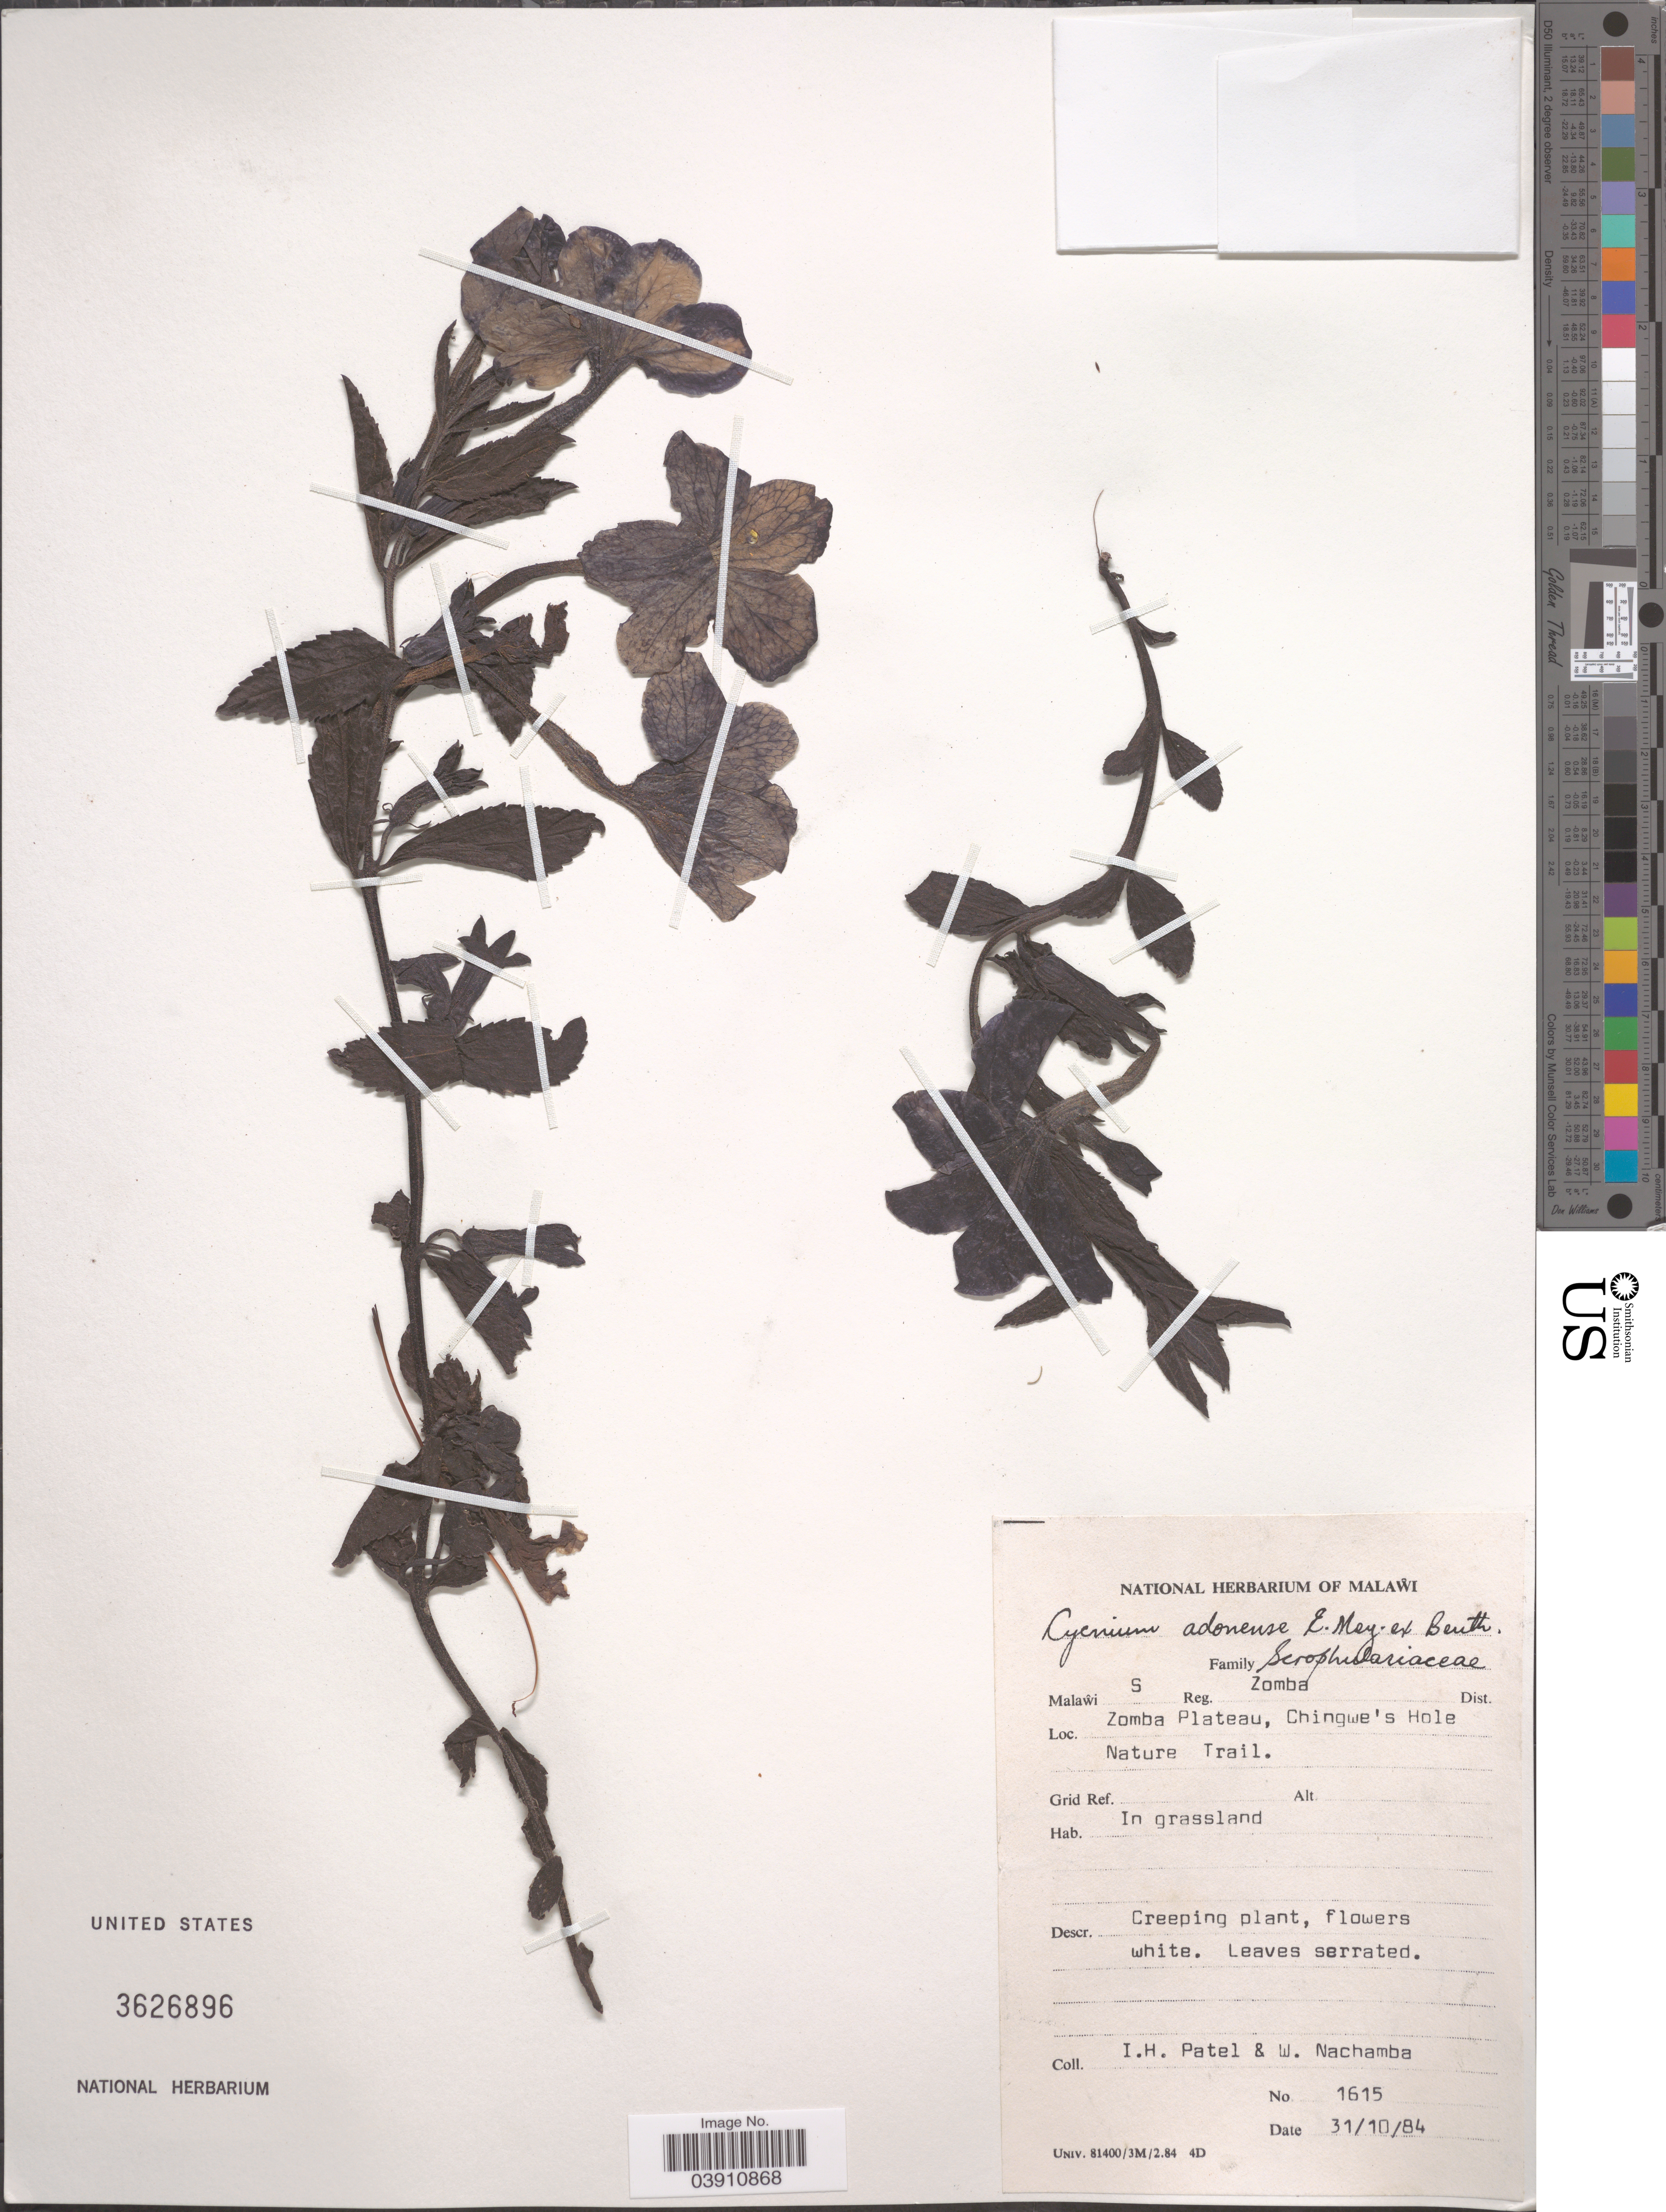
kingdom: Plantae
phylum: Tracheophyta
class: Magnoliopsida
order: Lamiales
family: Orobanchaceae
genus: Cycnium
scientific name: Cycnium adonense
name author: E. Mey. ex Benth.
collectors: I. Patel & W. Nachamba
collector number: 1615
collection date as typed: Transcribed d/m/y: 31/10/84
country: Malawi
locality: Malawi S Reg. Zomba Dist. Zomba Plateau, Chingwe's Hole Nature Trail.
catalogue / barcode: US 3626896